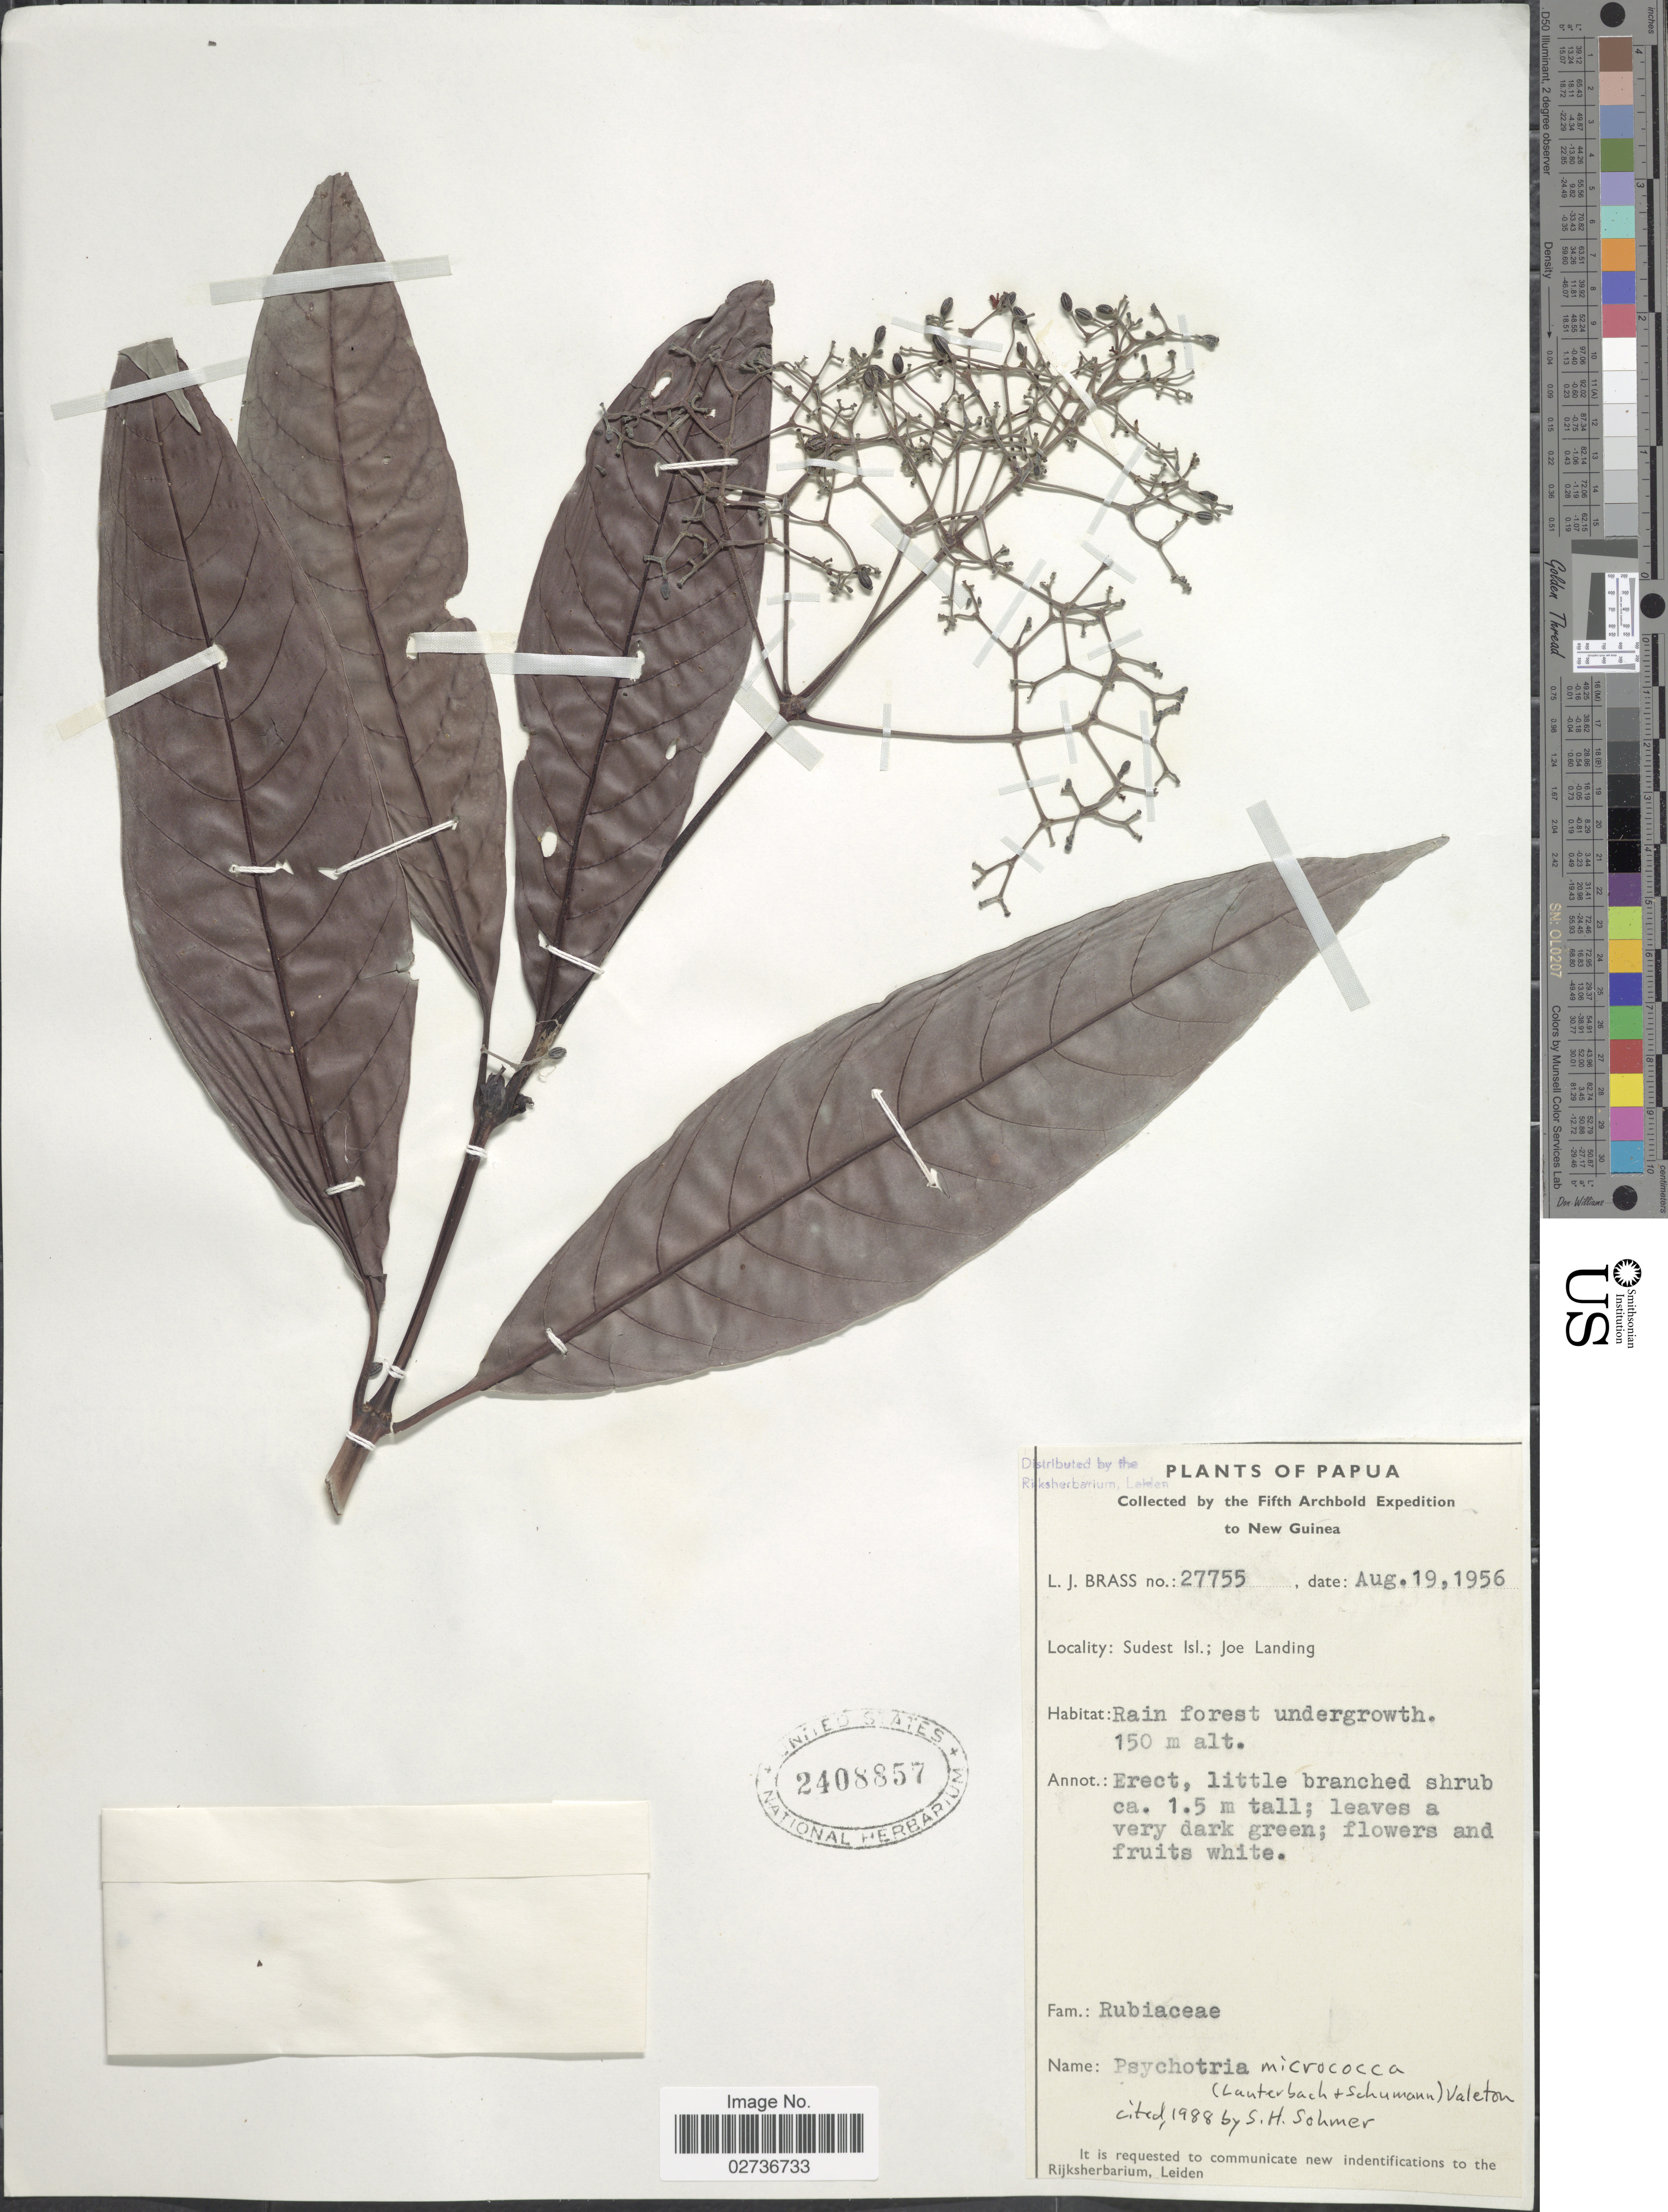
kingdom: Plantae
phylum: Tracheophyta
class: Magnoliopsida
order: Gentianales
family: Rubiaceae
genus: Psychotria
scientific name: Psychotria micrococca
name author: (Lauterb. & Shumann) Valeton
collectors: L. J. Brass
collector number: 27755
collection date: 1956-08-19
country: Papua New Guinea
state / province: Milne Bay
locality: Sudest Isl.; Joe Landing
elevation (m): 150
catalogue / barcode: US 2408857